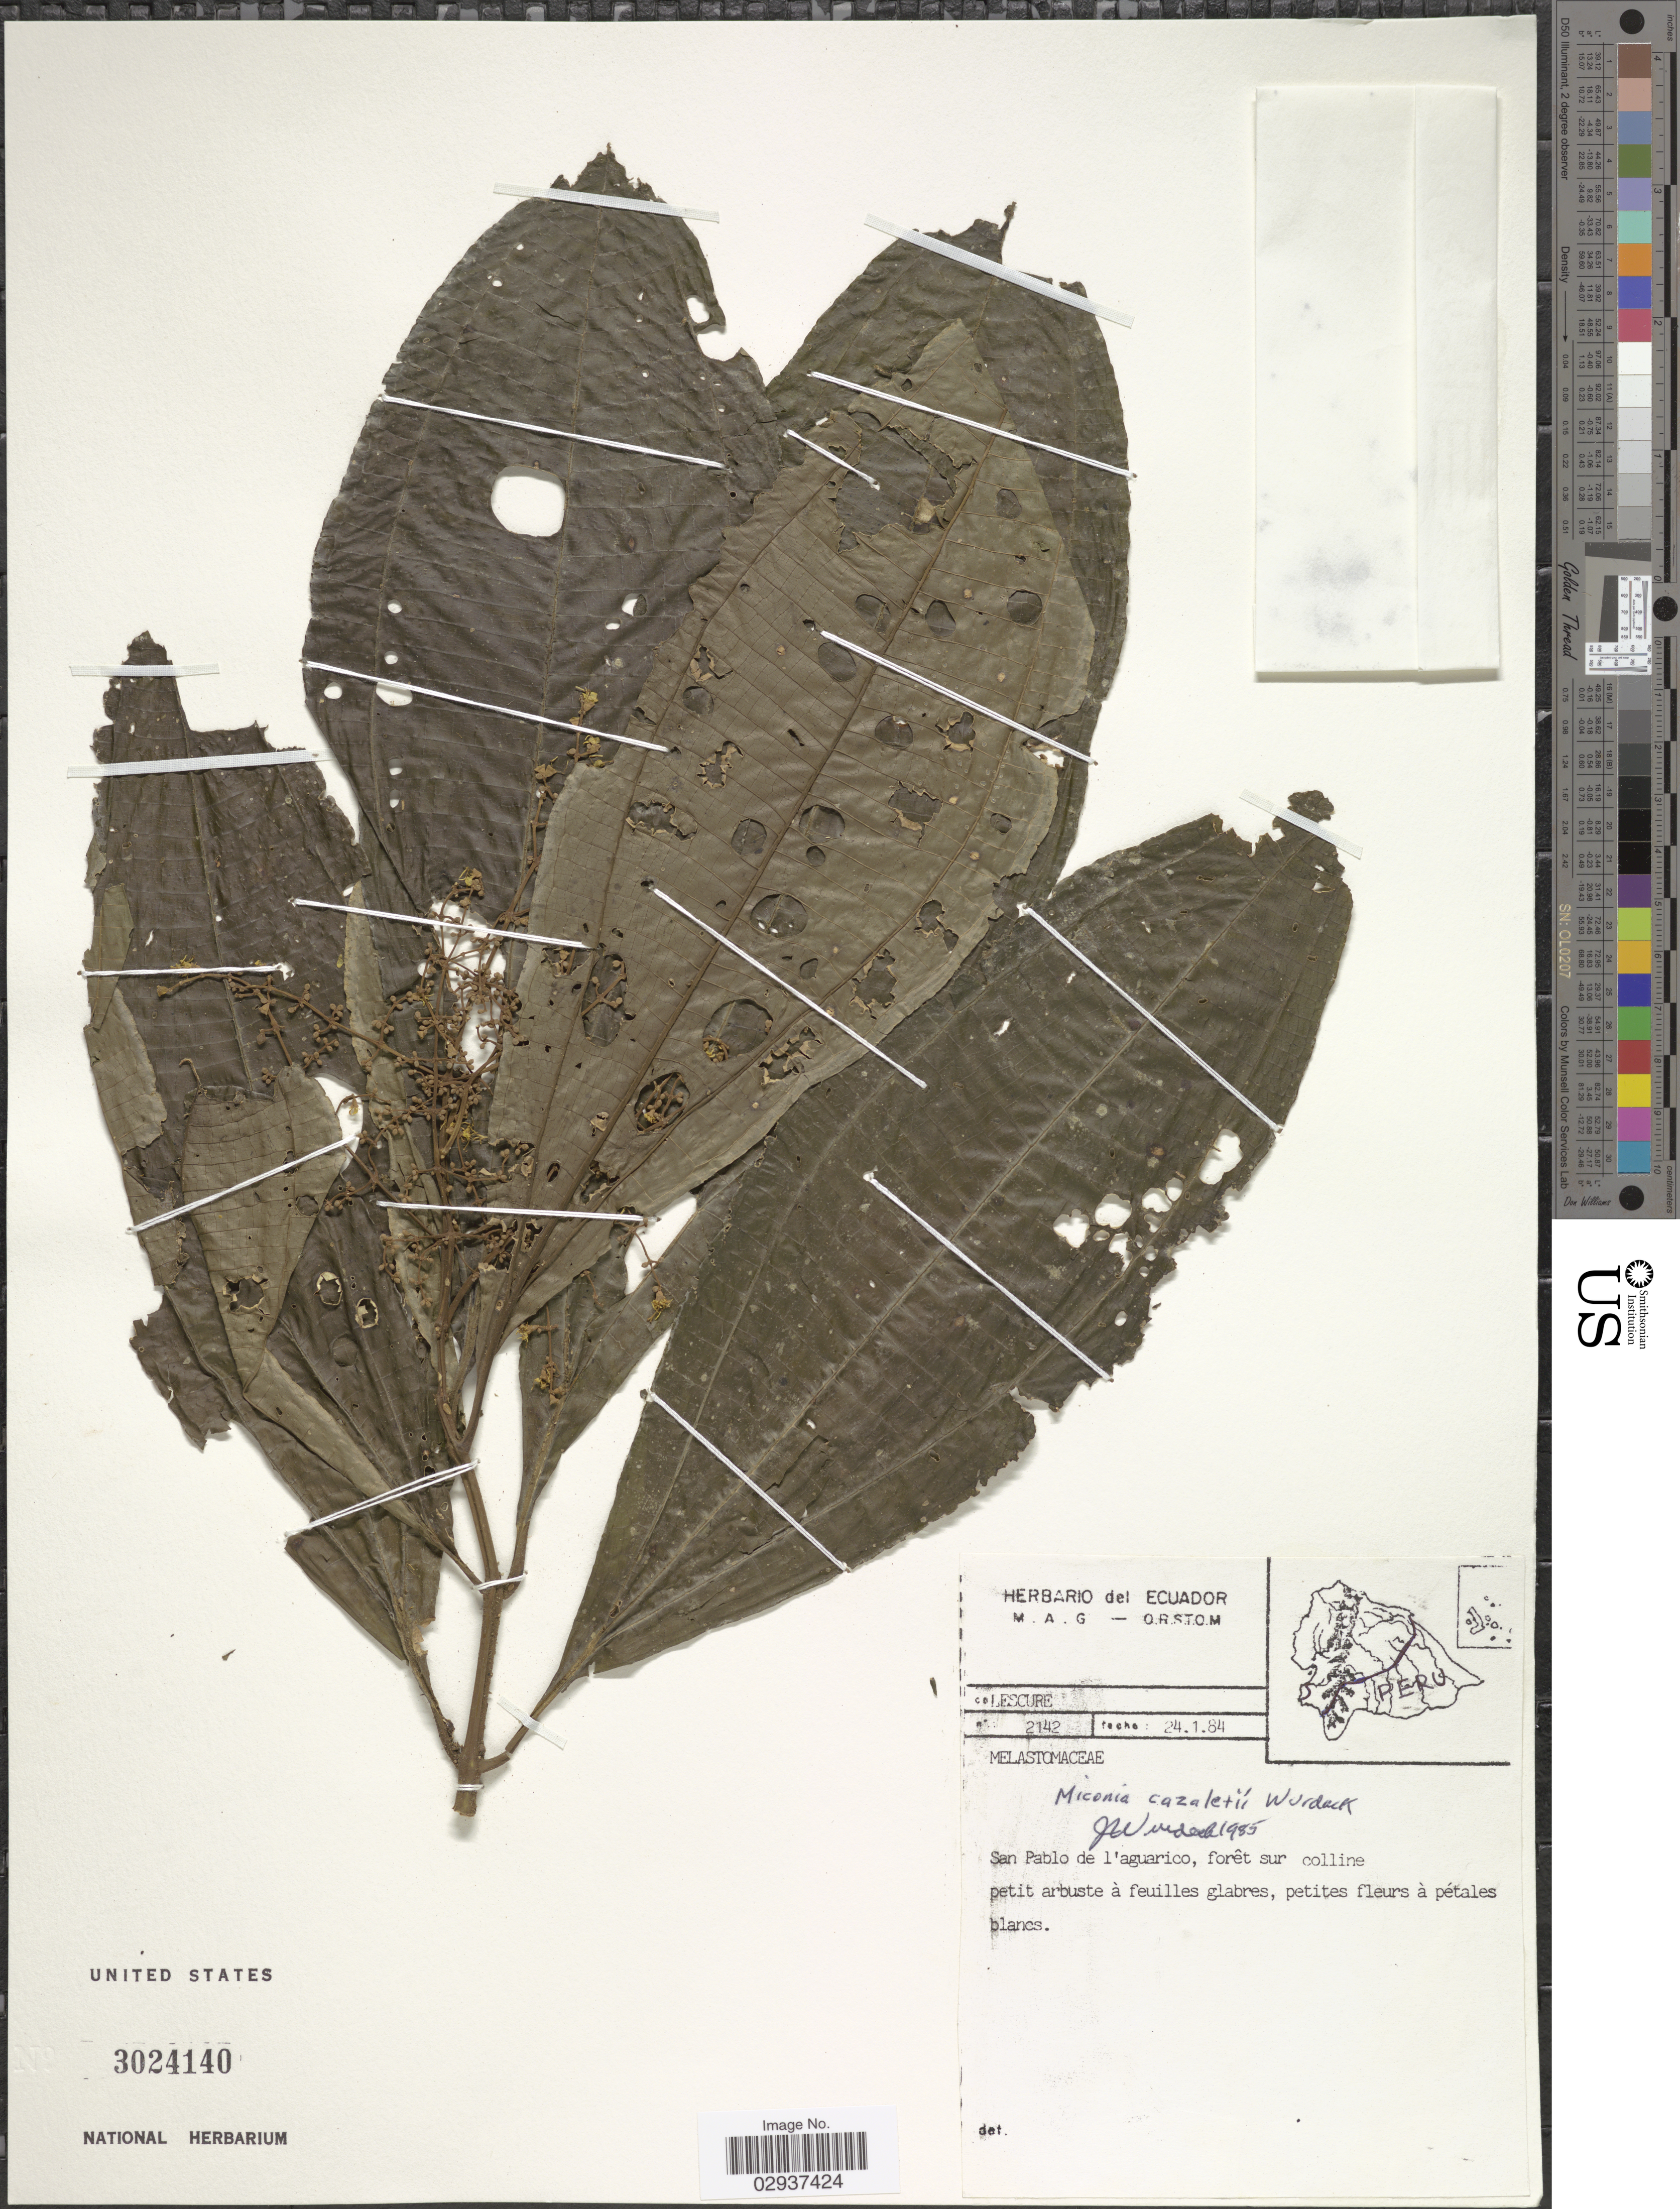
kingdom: Plantae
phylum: Tracheophyta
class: Magnoliopsida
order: Myrtales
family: Melastomataceae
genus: Miconia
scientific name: Miconia cazaletii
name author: Wurdack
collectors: -. Lescure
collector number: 2142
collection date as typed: Transcribed d/m/y: 24/1/84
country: Ecuador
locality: San Pablo de l'aguarico.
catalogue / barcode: US 3024140